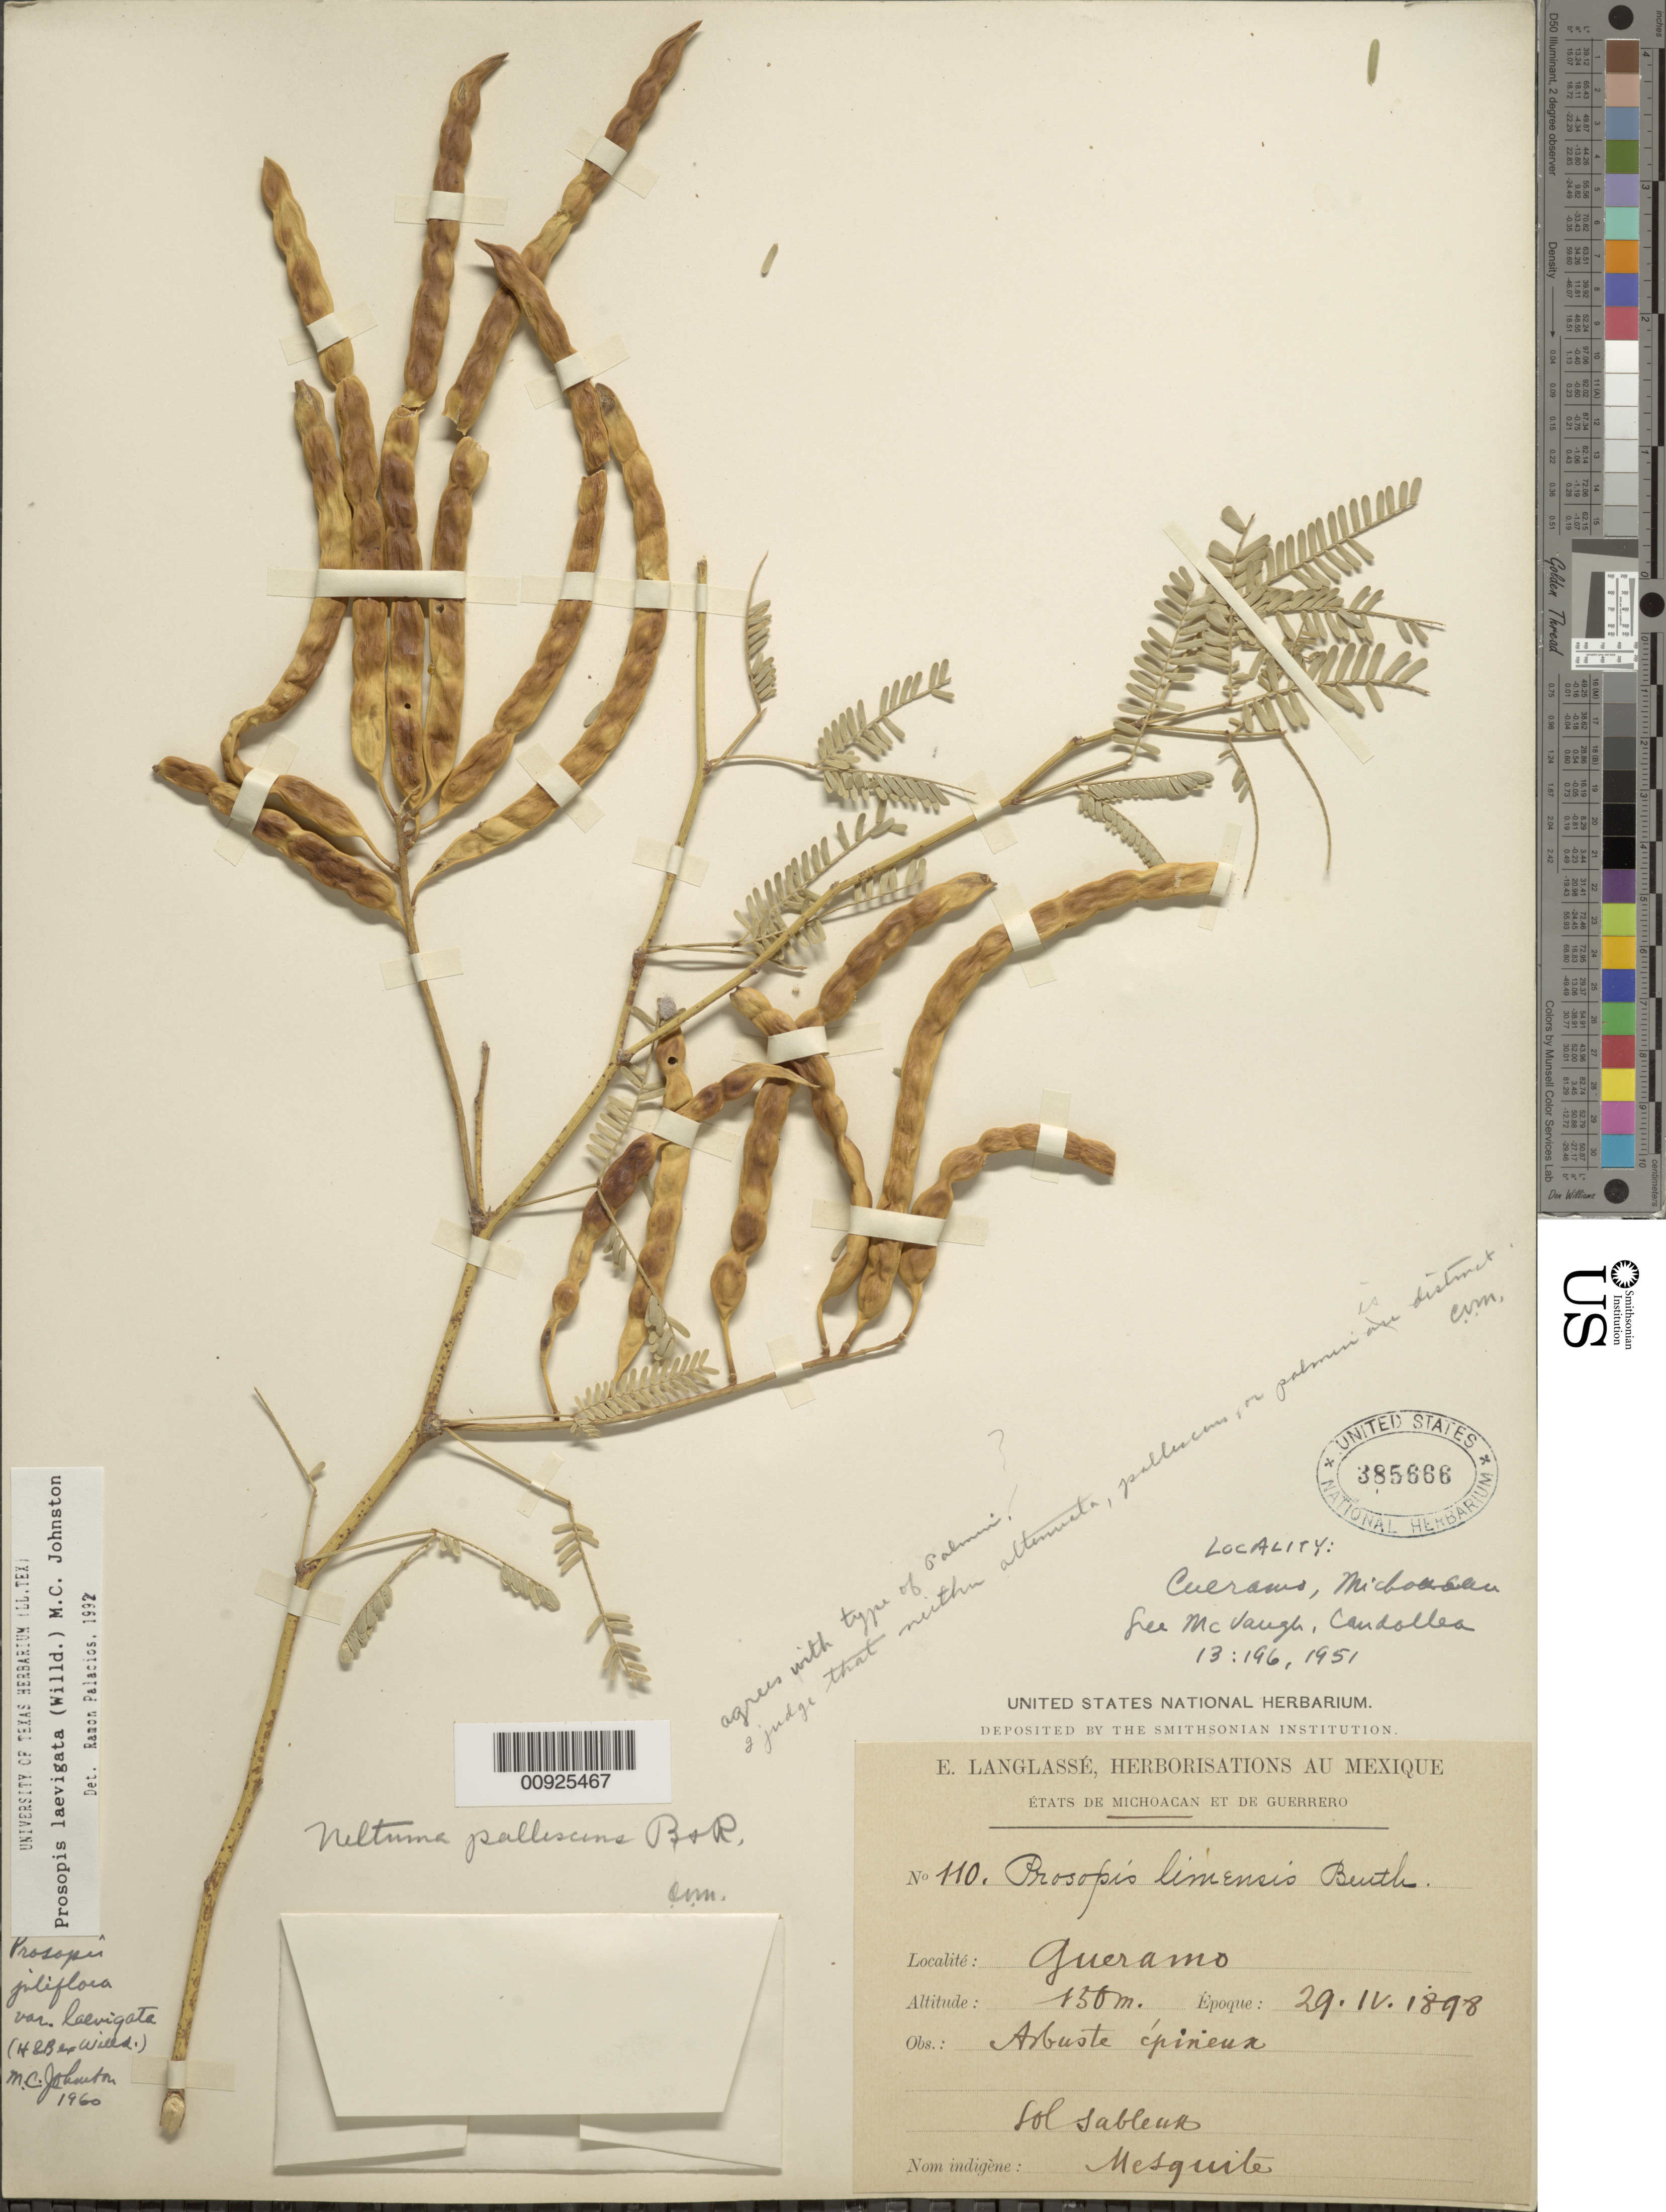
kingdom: Plantae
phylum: Tracheophyta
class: Magnoliopsida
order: Fabales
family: Fabaceae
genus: Neltuma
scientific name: Neltuma laevigata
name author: (Humb. & Bonpl. ex Willd.) Britton & Rose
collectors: E. Langlassé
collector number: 110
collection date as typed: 29 Apr 1898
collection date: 1898-04-29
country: Mexico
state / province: Michoacán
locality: Gueramo [sic correct spelling Cueramo]. État de Michoacán.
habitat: Sol sableux.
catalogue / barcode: US 385666